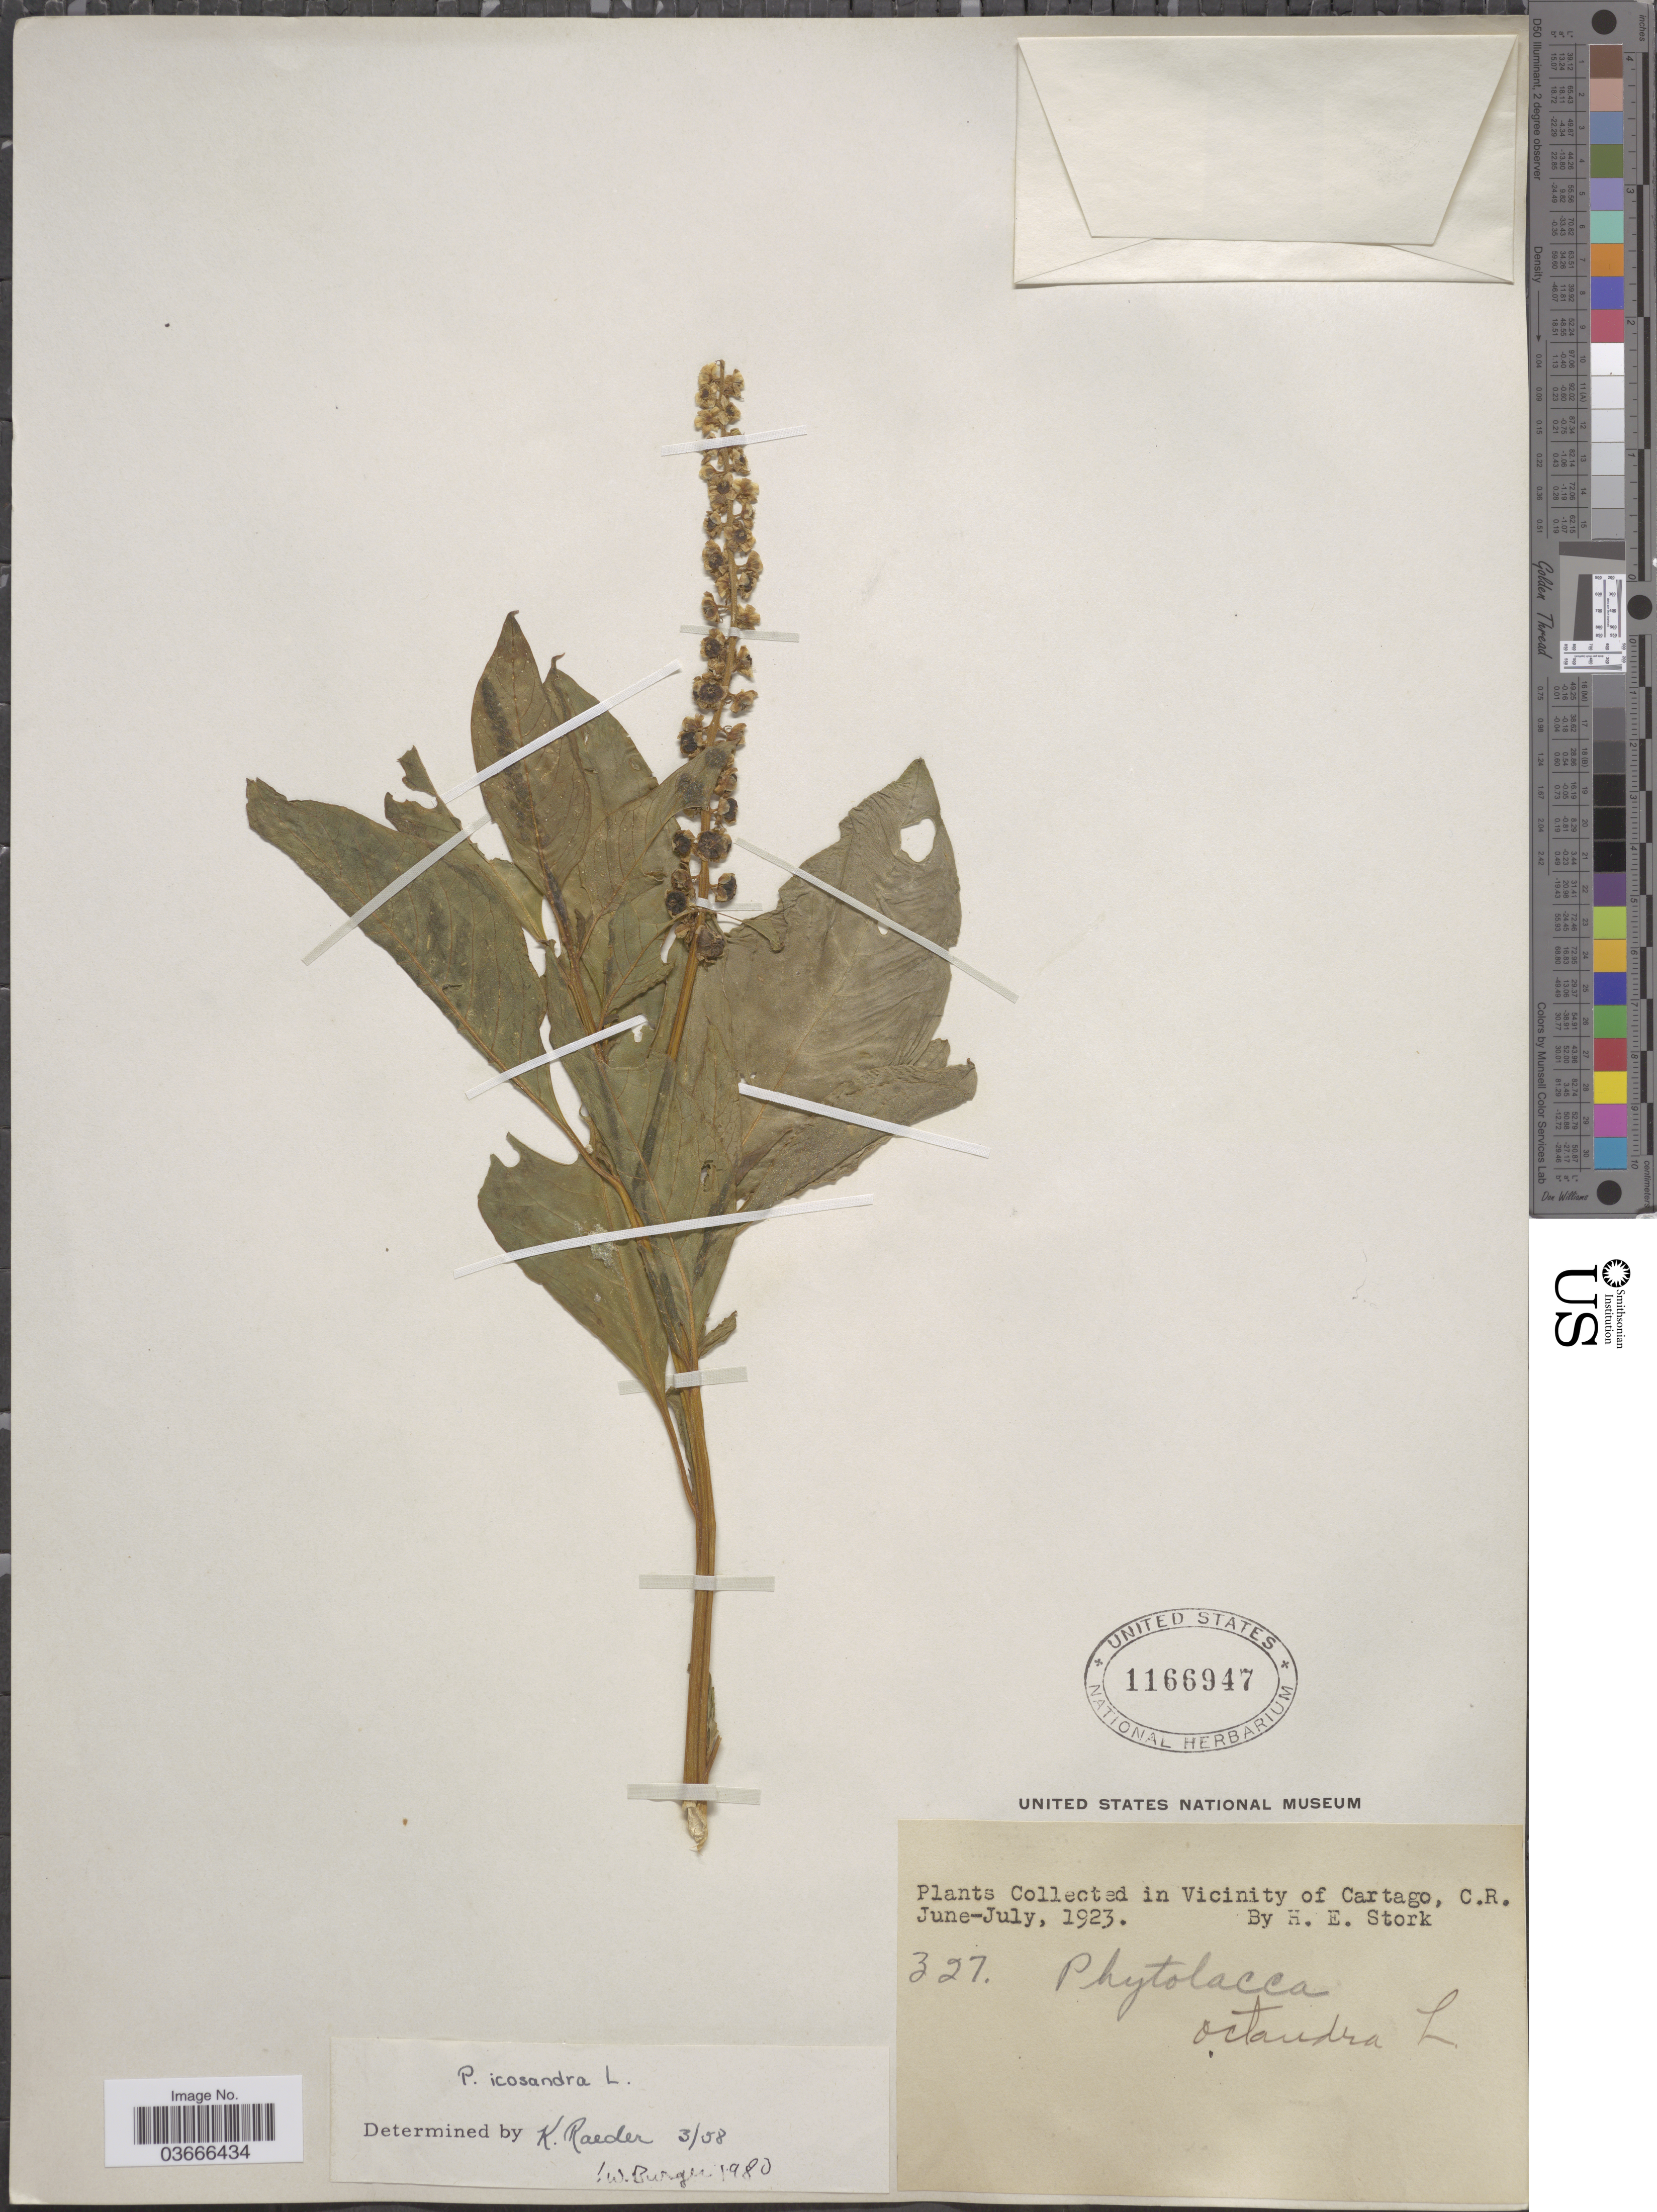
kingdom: Plantae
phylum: Tracheophyta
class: Magnoliopsida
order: Caryophyllales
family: Phytolaccaceae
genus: Phytolacca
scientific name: Phytolacca icosandra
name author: L.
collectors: H. E. Stork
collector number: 327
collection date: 1923-06/1923-07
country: Costa Rica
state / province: Cartago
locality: In Vicinity of Cartago.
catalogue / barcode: US 1166947